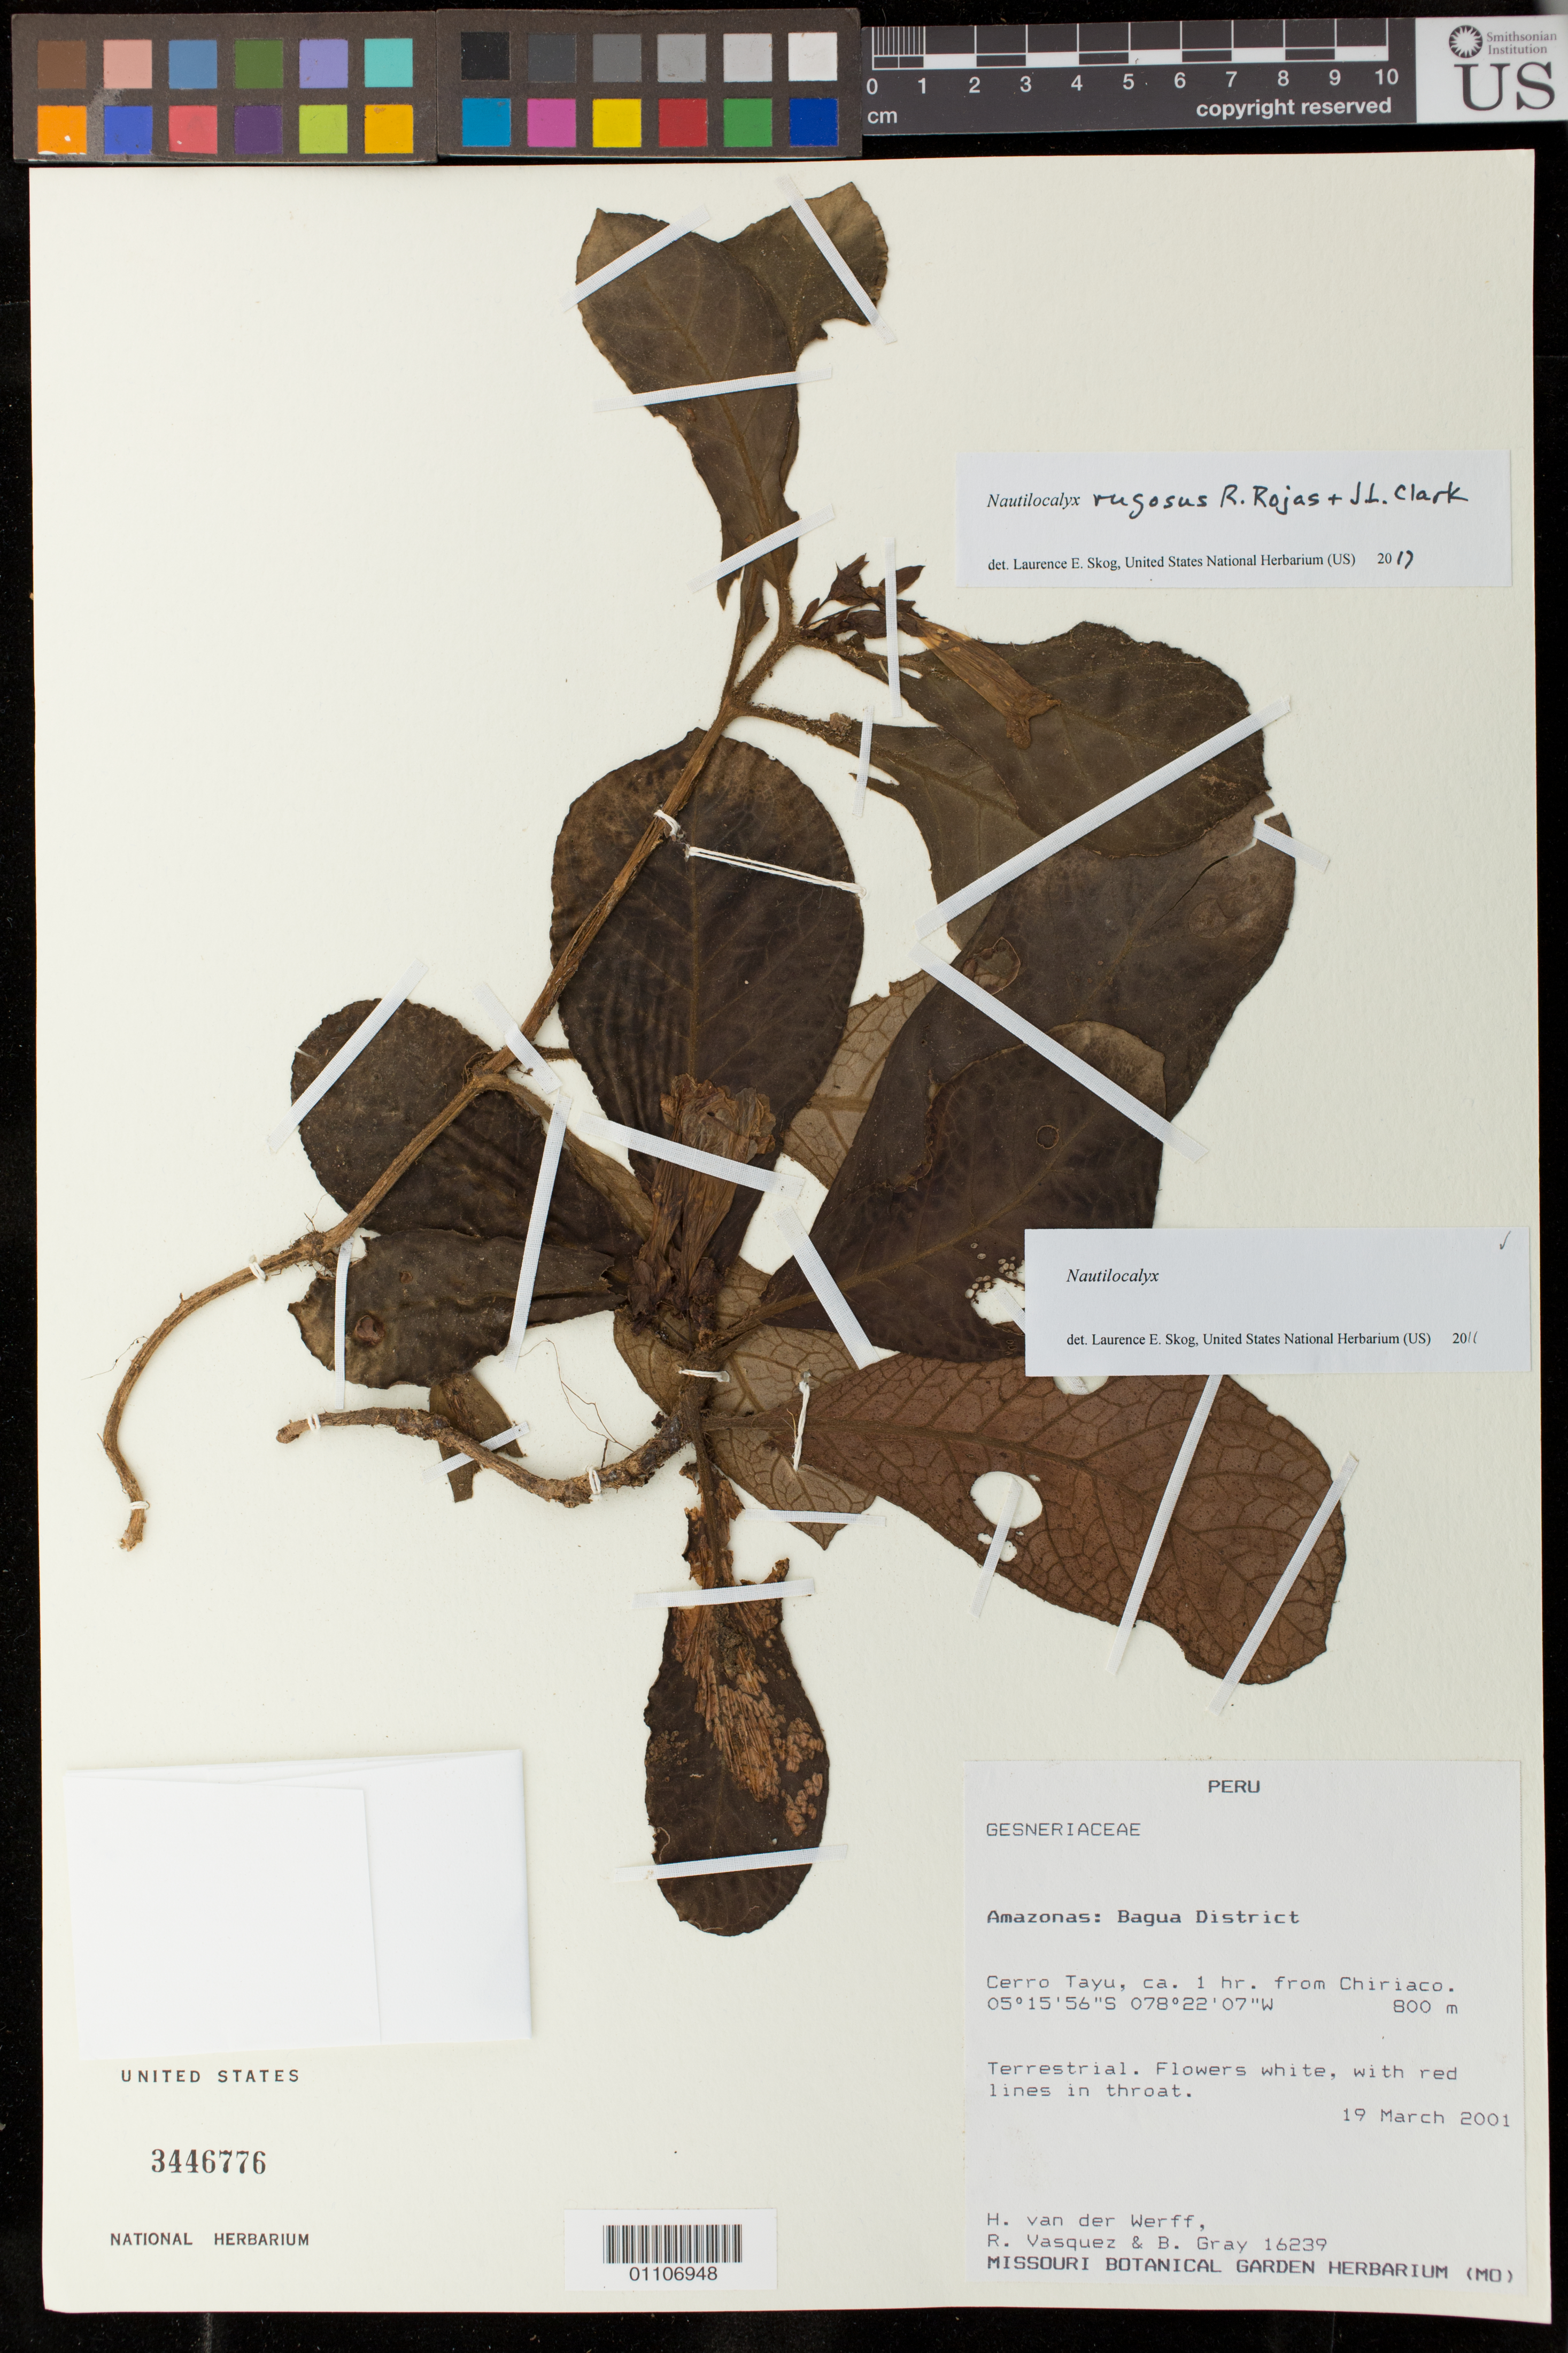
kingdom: Plantae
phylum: Tracheophyta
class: Magnoliopsida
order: Lamiales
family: Gesneriaceae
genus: Nautilocalyx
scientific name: Nautilocalyx rugosus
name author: R. Rojas & J.L. Clark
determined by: Skog, Laurence E.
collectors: H. van der Werff, R. Vásquez & B. Gray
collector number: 16239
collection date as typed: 19 Mar 2001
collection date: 2001-03-19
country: Peru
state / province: Amazonas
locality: Bagua District: Cerro Tayu, ca. 1 hr. from Chiriaco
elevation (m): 800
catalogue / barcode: US 3446776